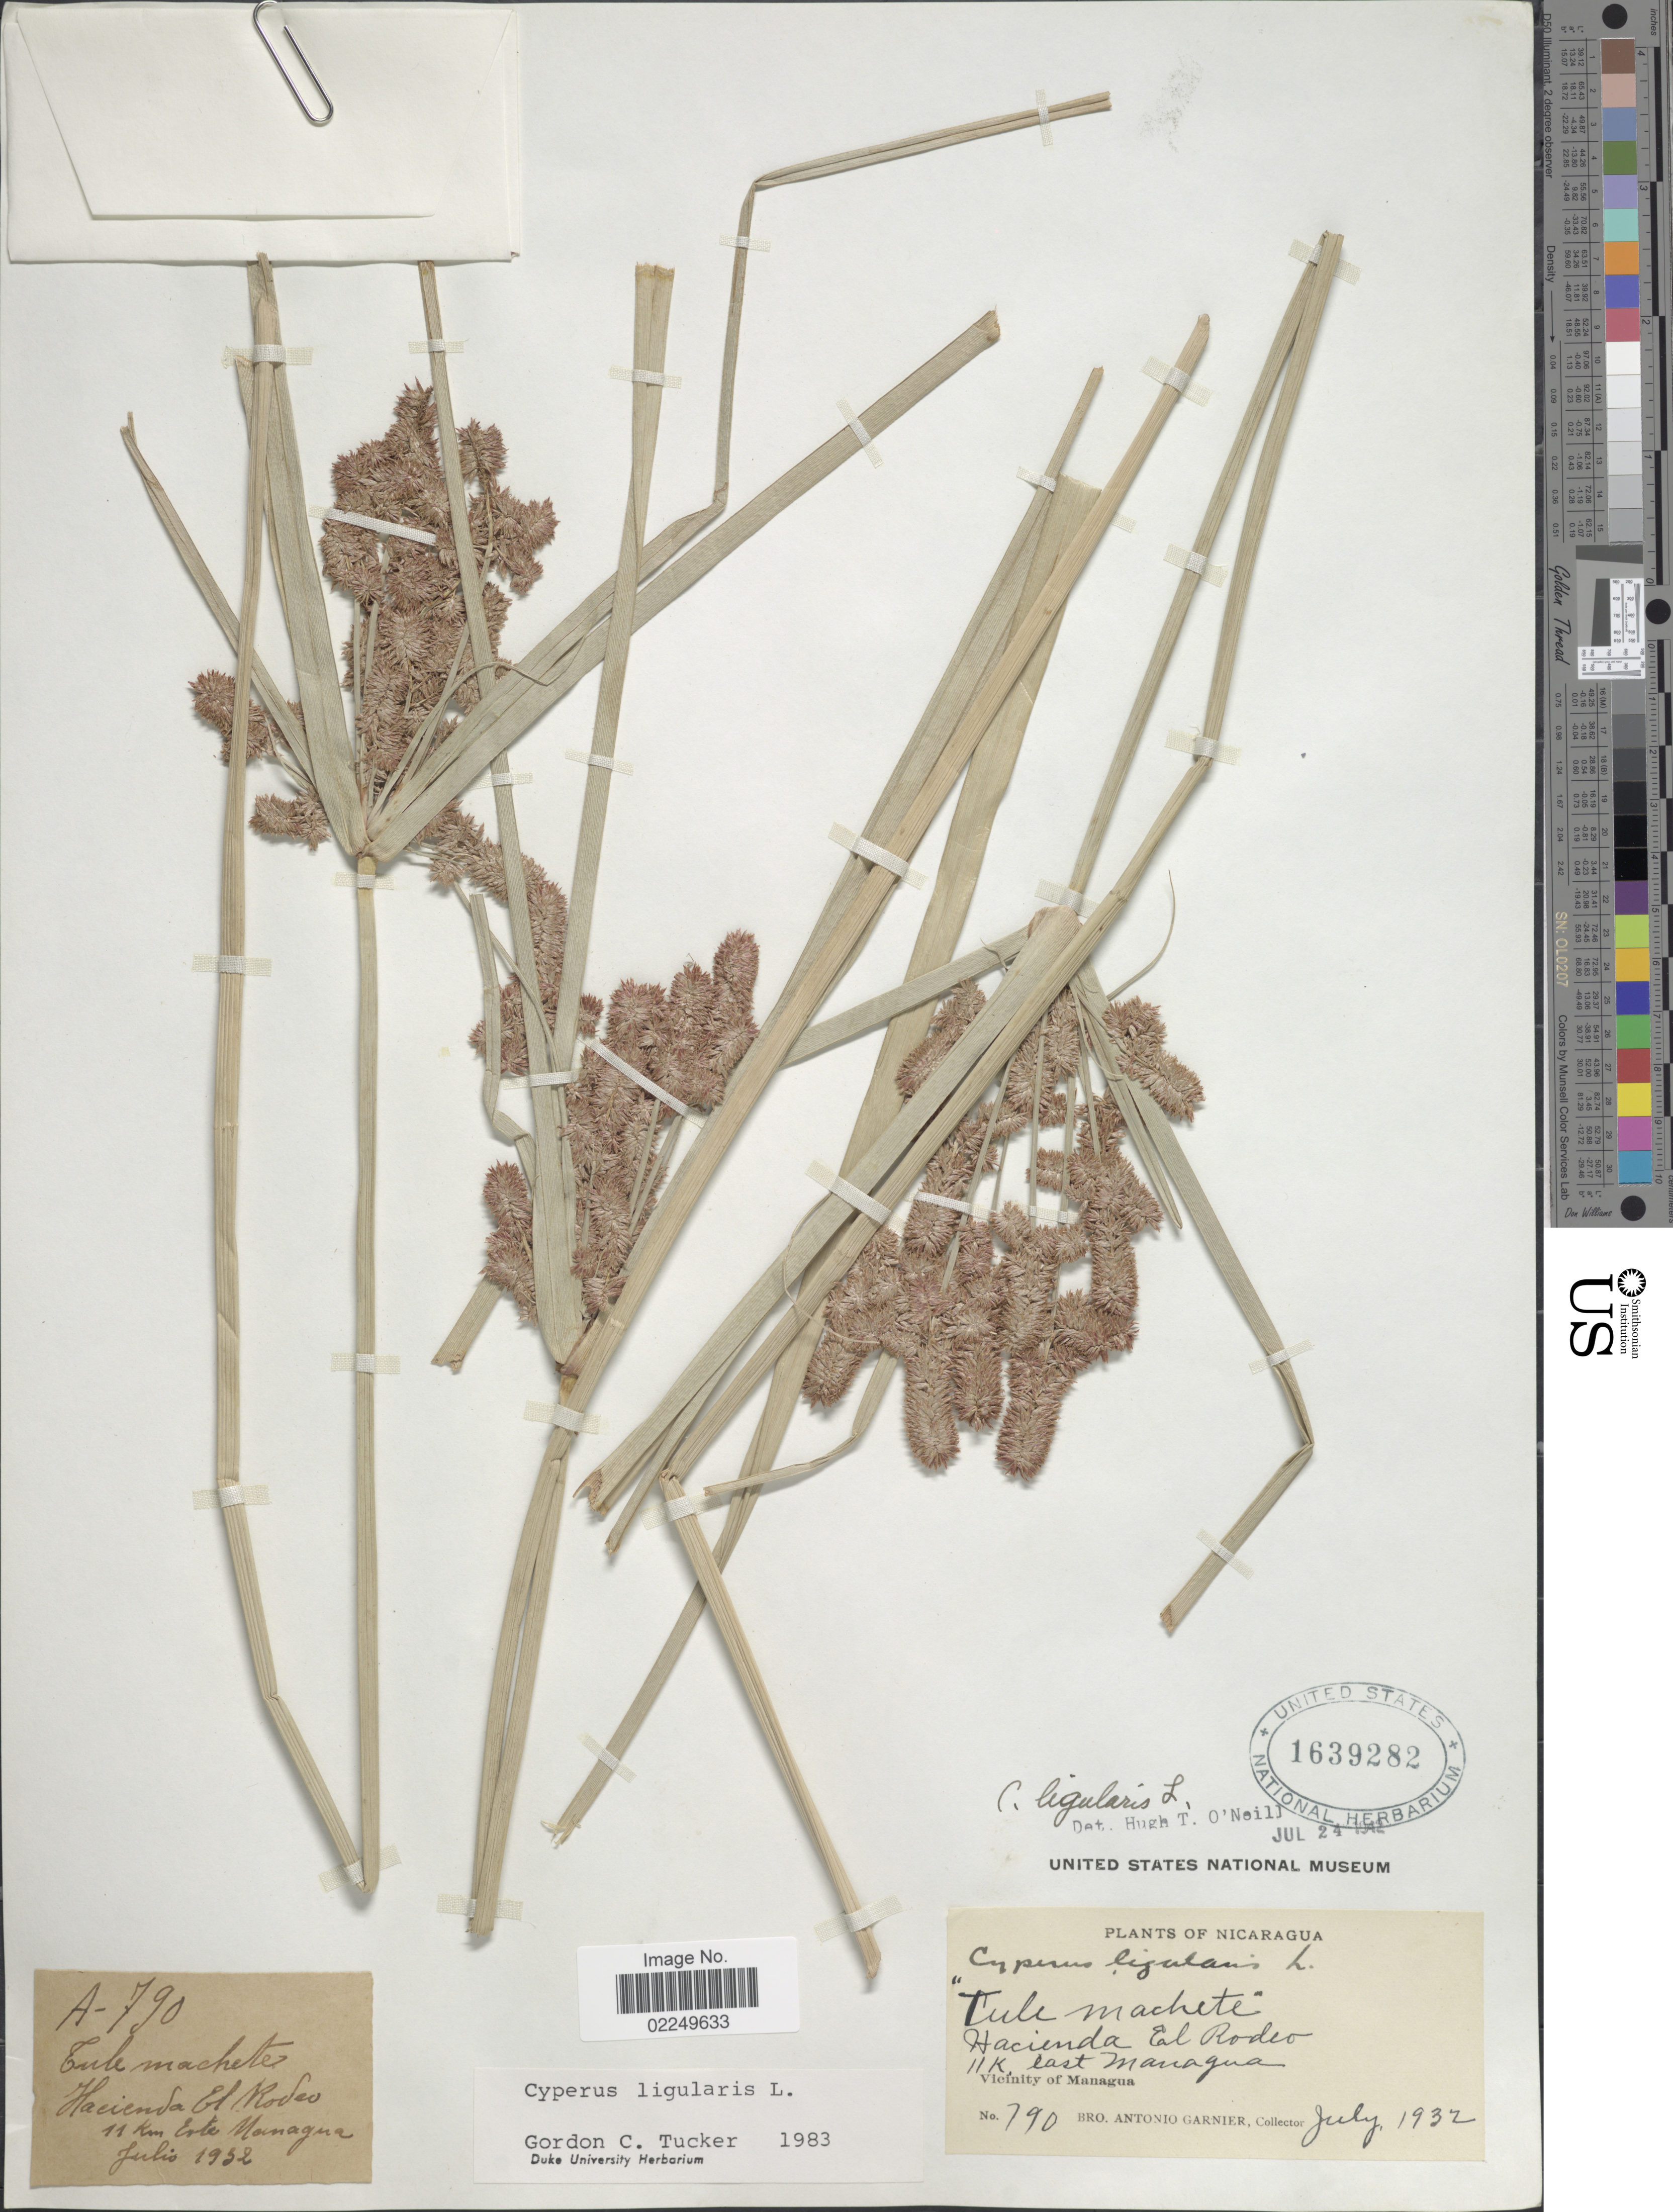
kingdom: Plantae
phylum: Tracheophyta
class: Liliopsida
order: Poales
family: Cyperaceae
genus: Cyperus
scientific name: Cyperus ligularis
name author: L.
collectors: Bro. A. Garnier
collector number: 790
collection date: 1932-07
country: Nicaragua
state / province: Managua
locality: Tule machete, Hacienda El Rodeo, 11 K. east Managua, Vicinity of Managua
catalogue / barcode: US 1639282